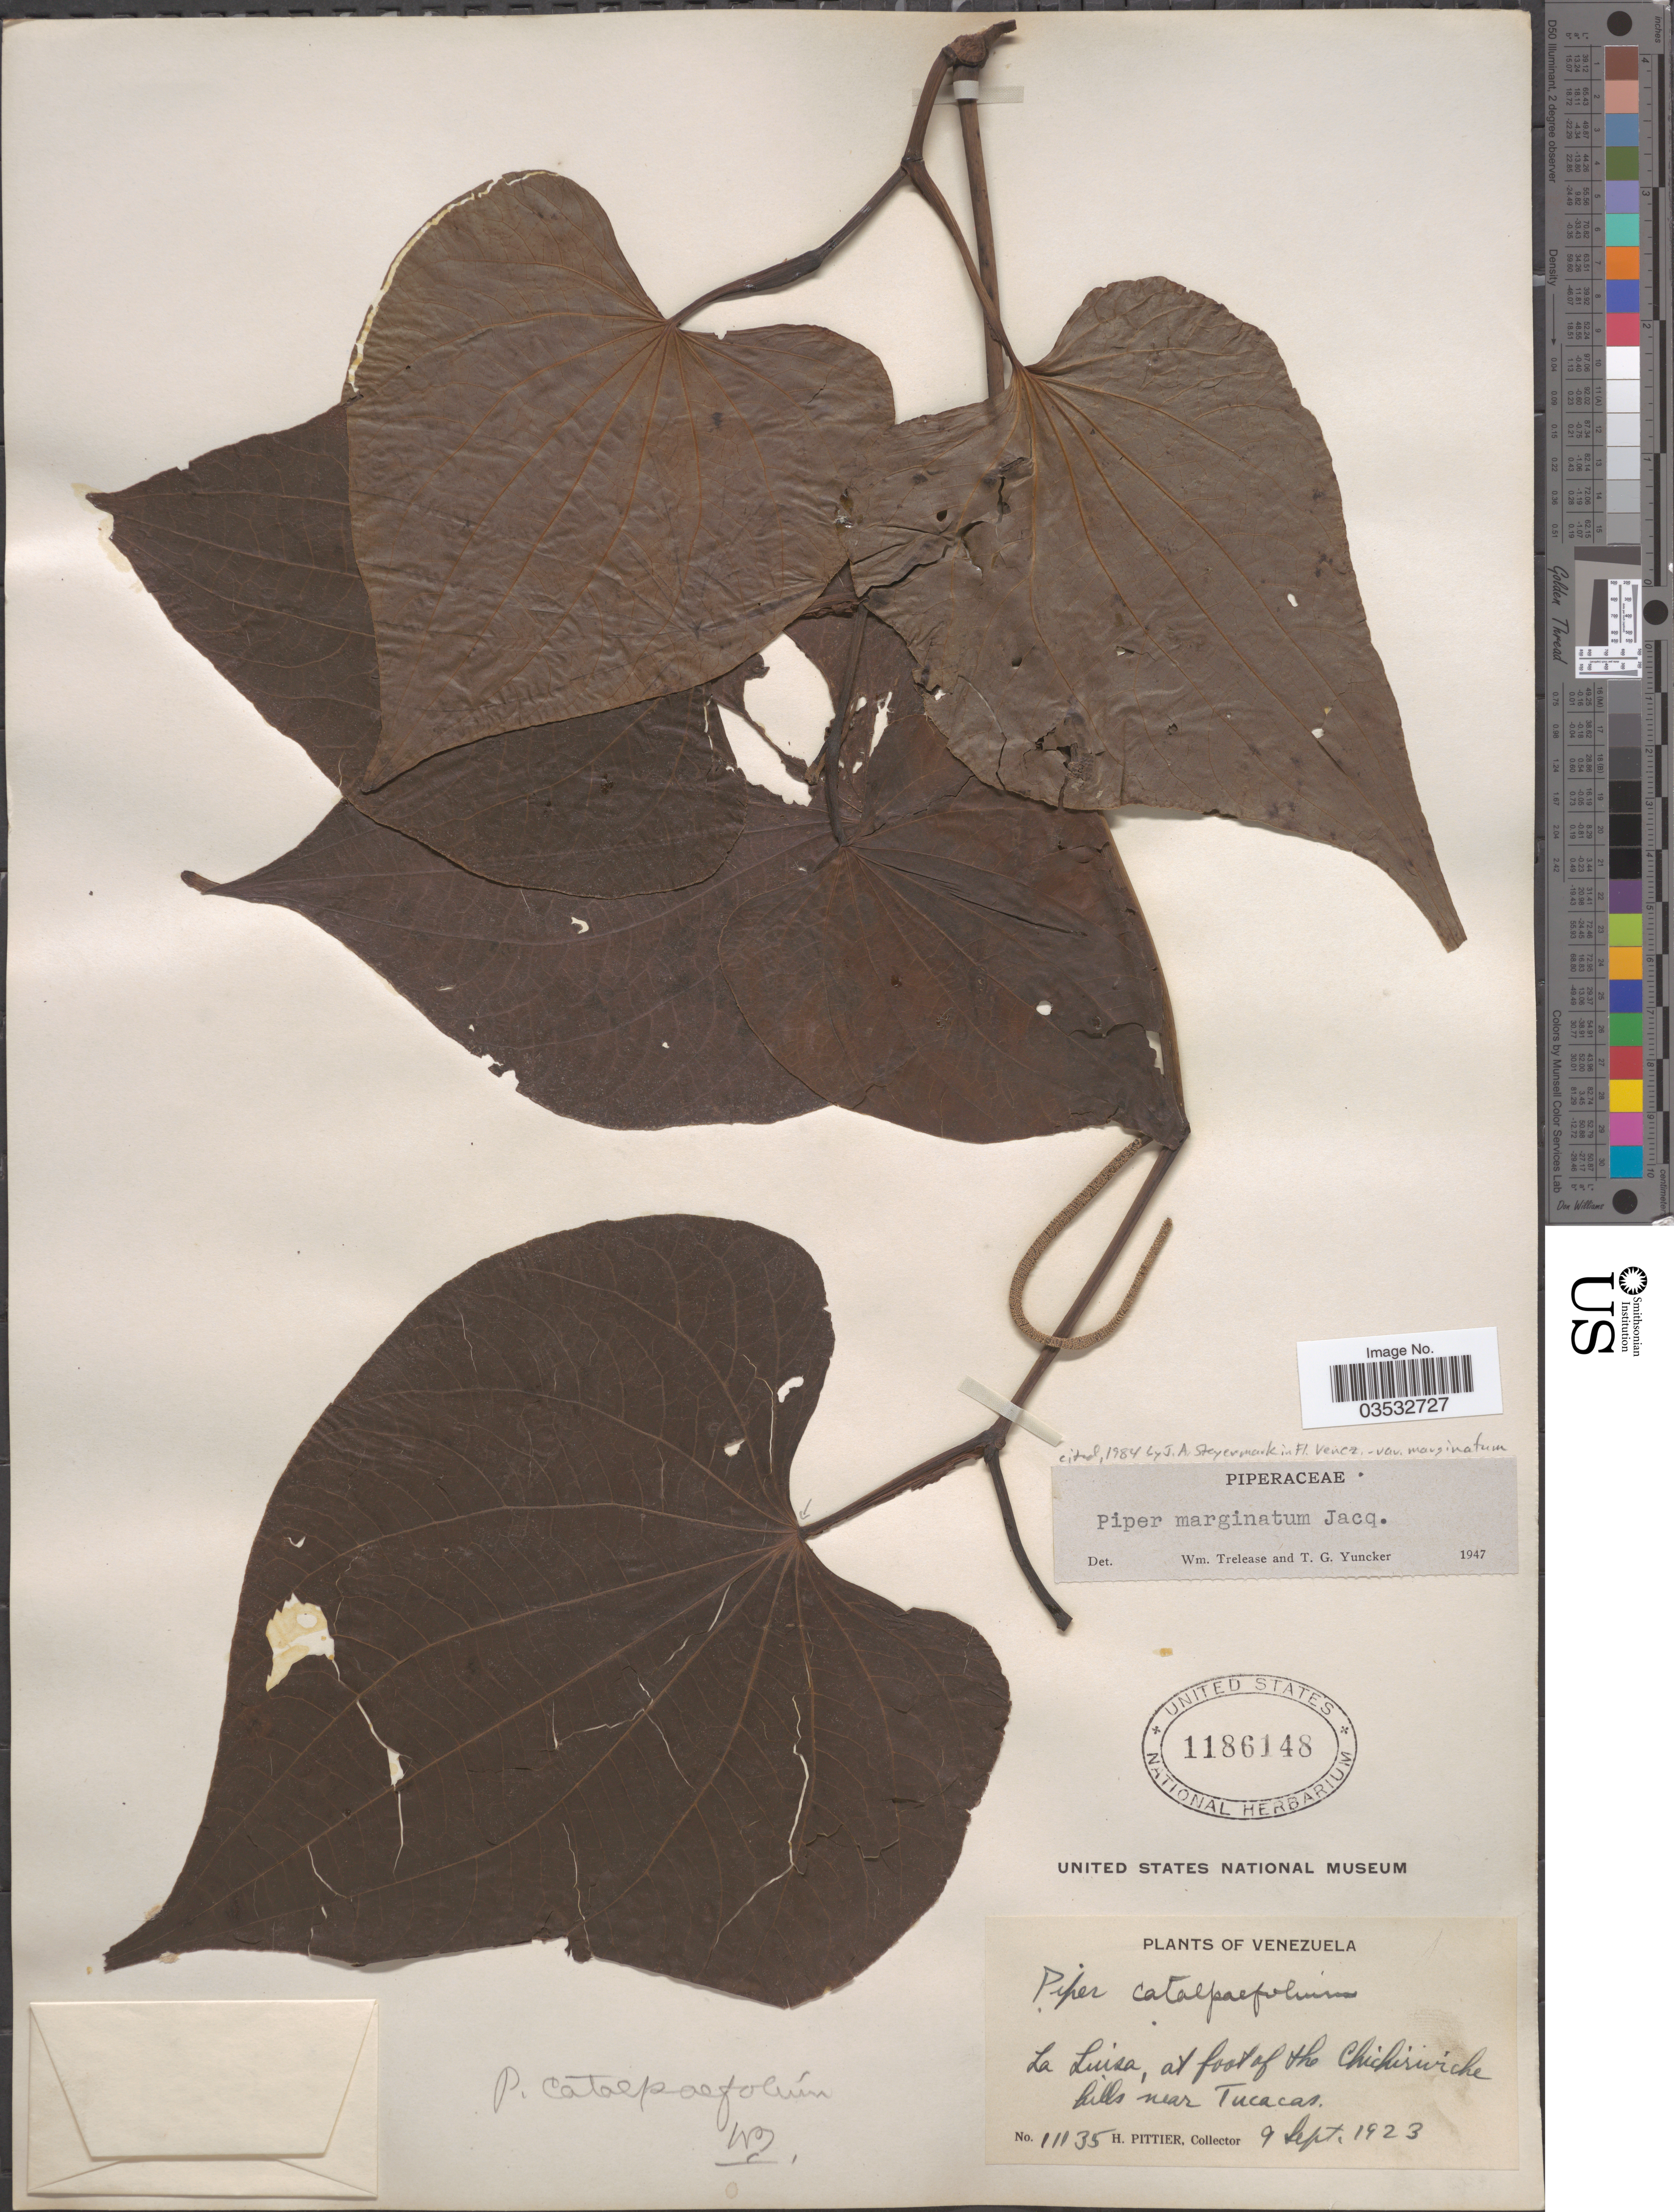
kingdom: Plantae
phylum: Tracheophyta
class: Magnoliopsida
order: Piperales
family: Piperaceae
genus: Piper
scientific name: Piper marginatum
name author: Jacq.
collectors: H. F. Pittier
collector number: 11135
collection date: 1923-09-09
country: Venezuela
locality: La Luisa, at foot of the Chichiriviche hills near Tucacas.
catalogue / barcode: US 1186148